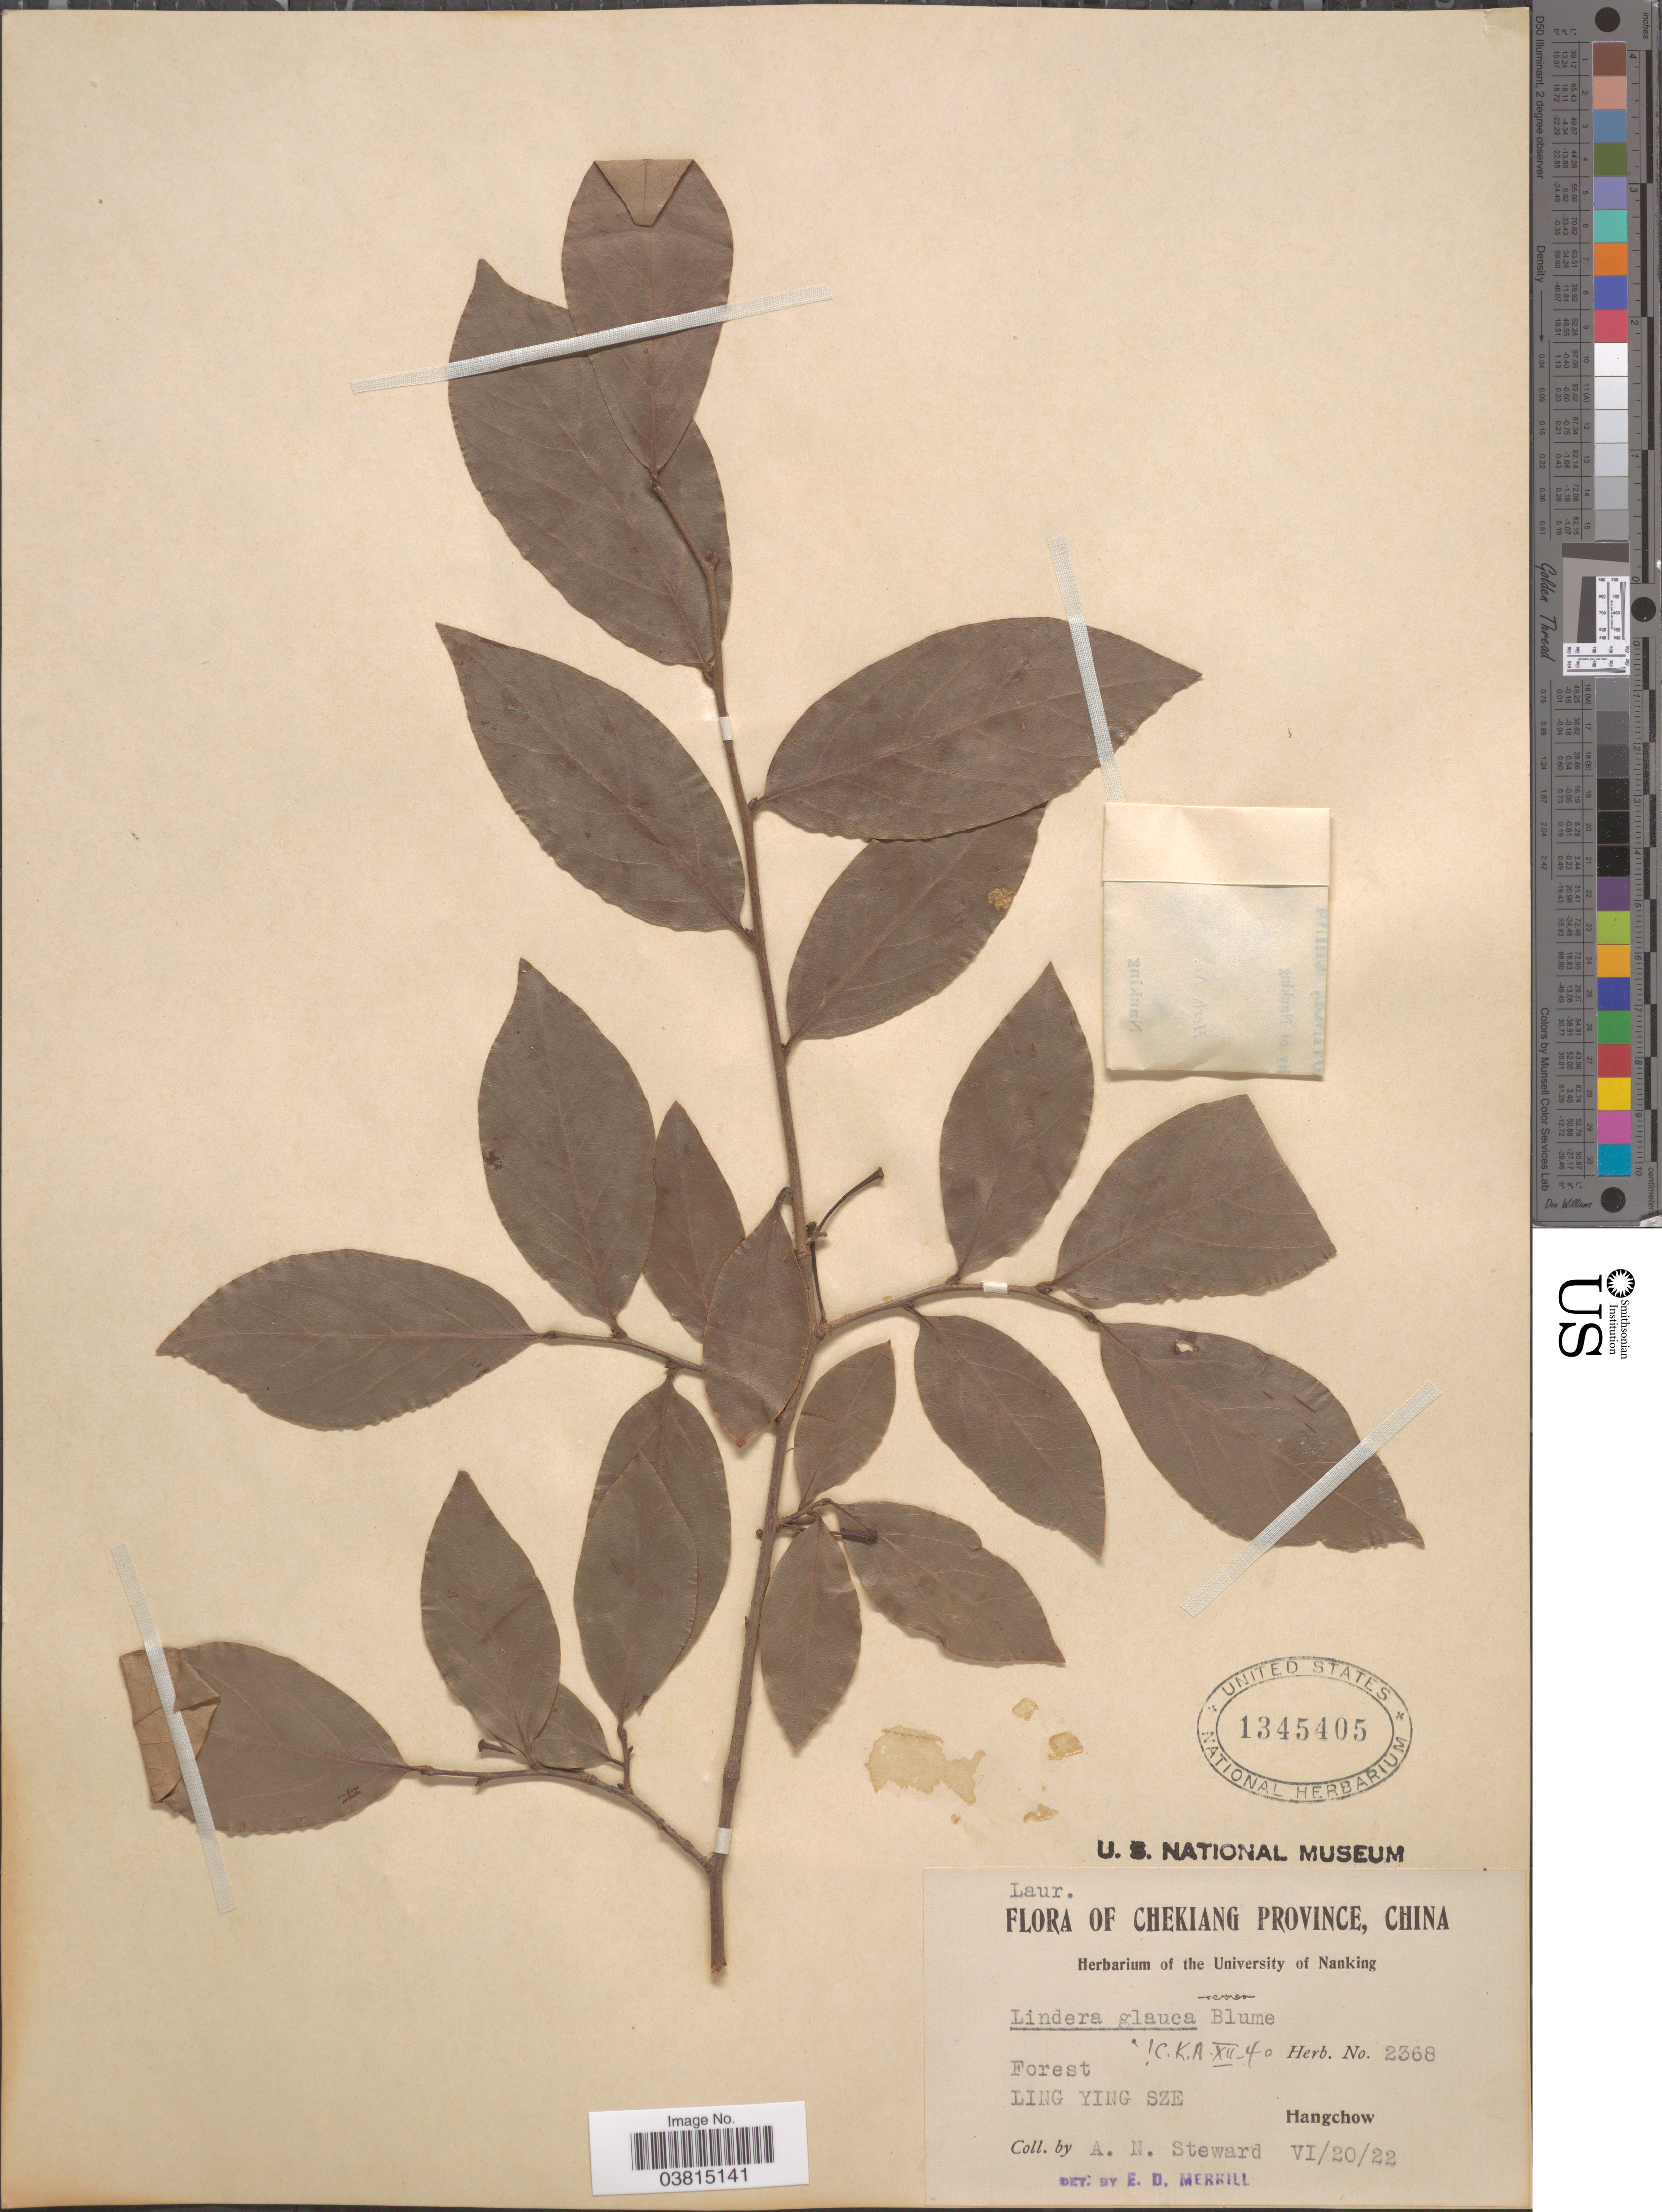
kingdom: Plantae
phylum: Tracheophyta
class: Magnoliopsida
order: Laurales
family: Lauraceae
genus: Lindera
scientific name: Lindera glauca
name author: (Siebold & Zucc.) Blume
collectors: A. N. Steward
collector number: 2368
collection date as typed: Transcribed d/m/y: 20/6/22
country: China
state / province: Zhejiang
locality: Chekiang Province. Ling Ying Sze. Hangchow.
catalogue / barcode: US 1345405